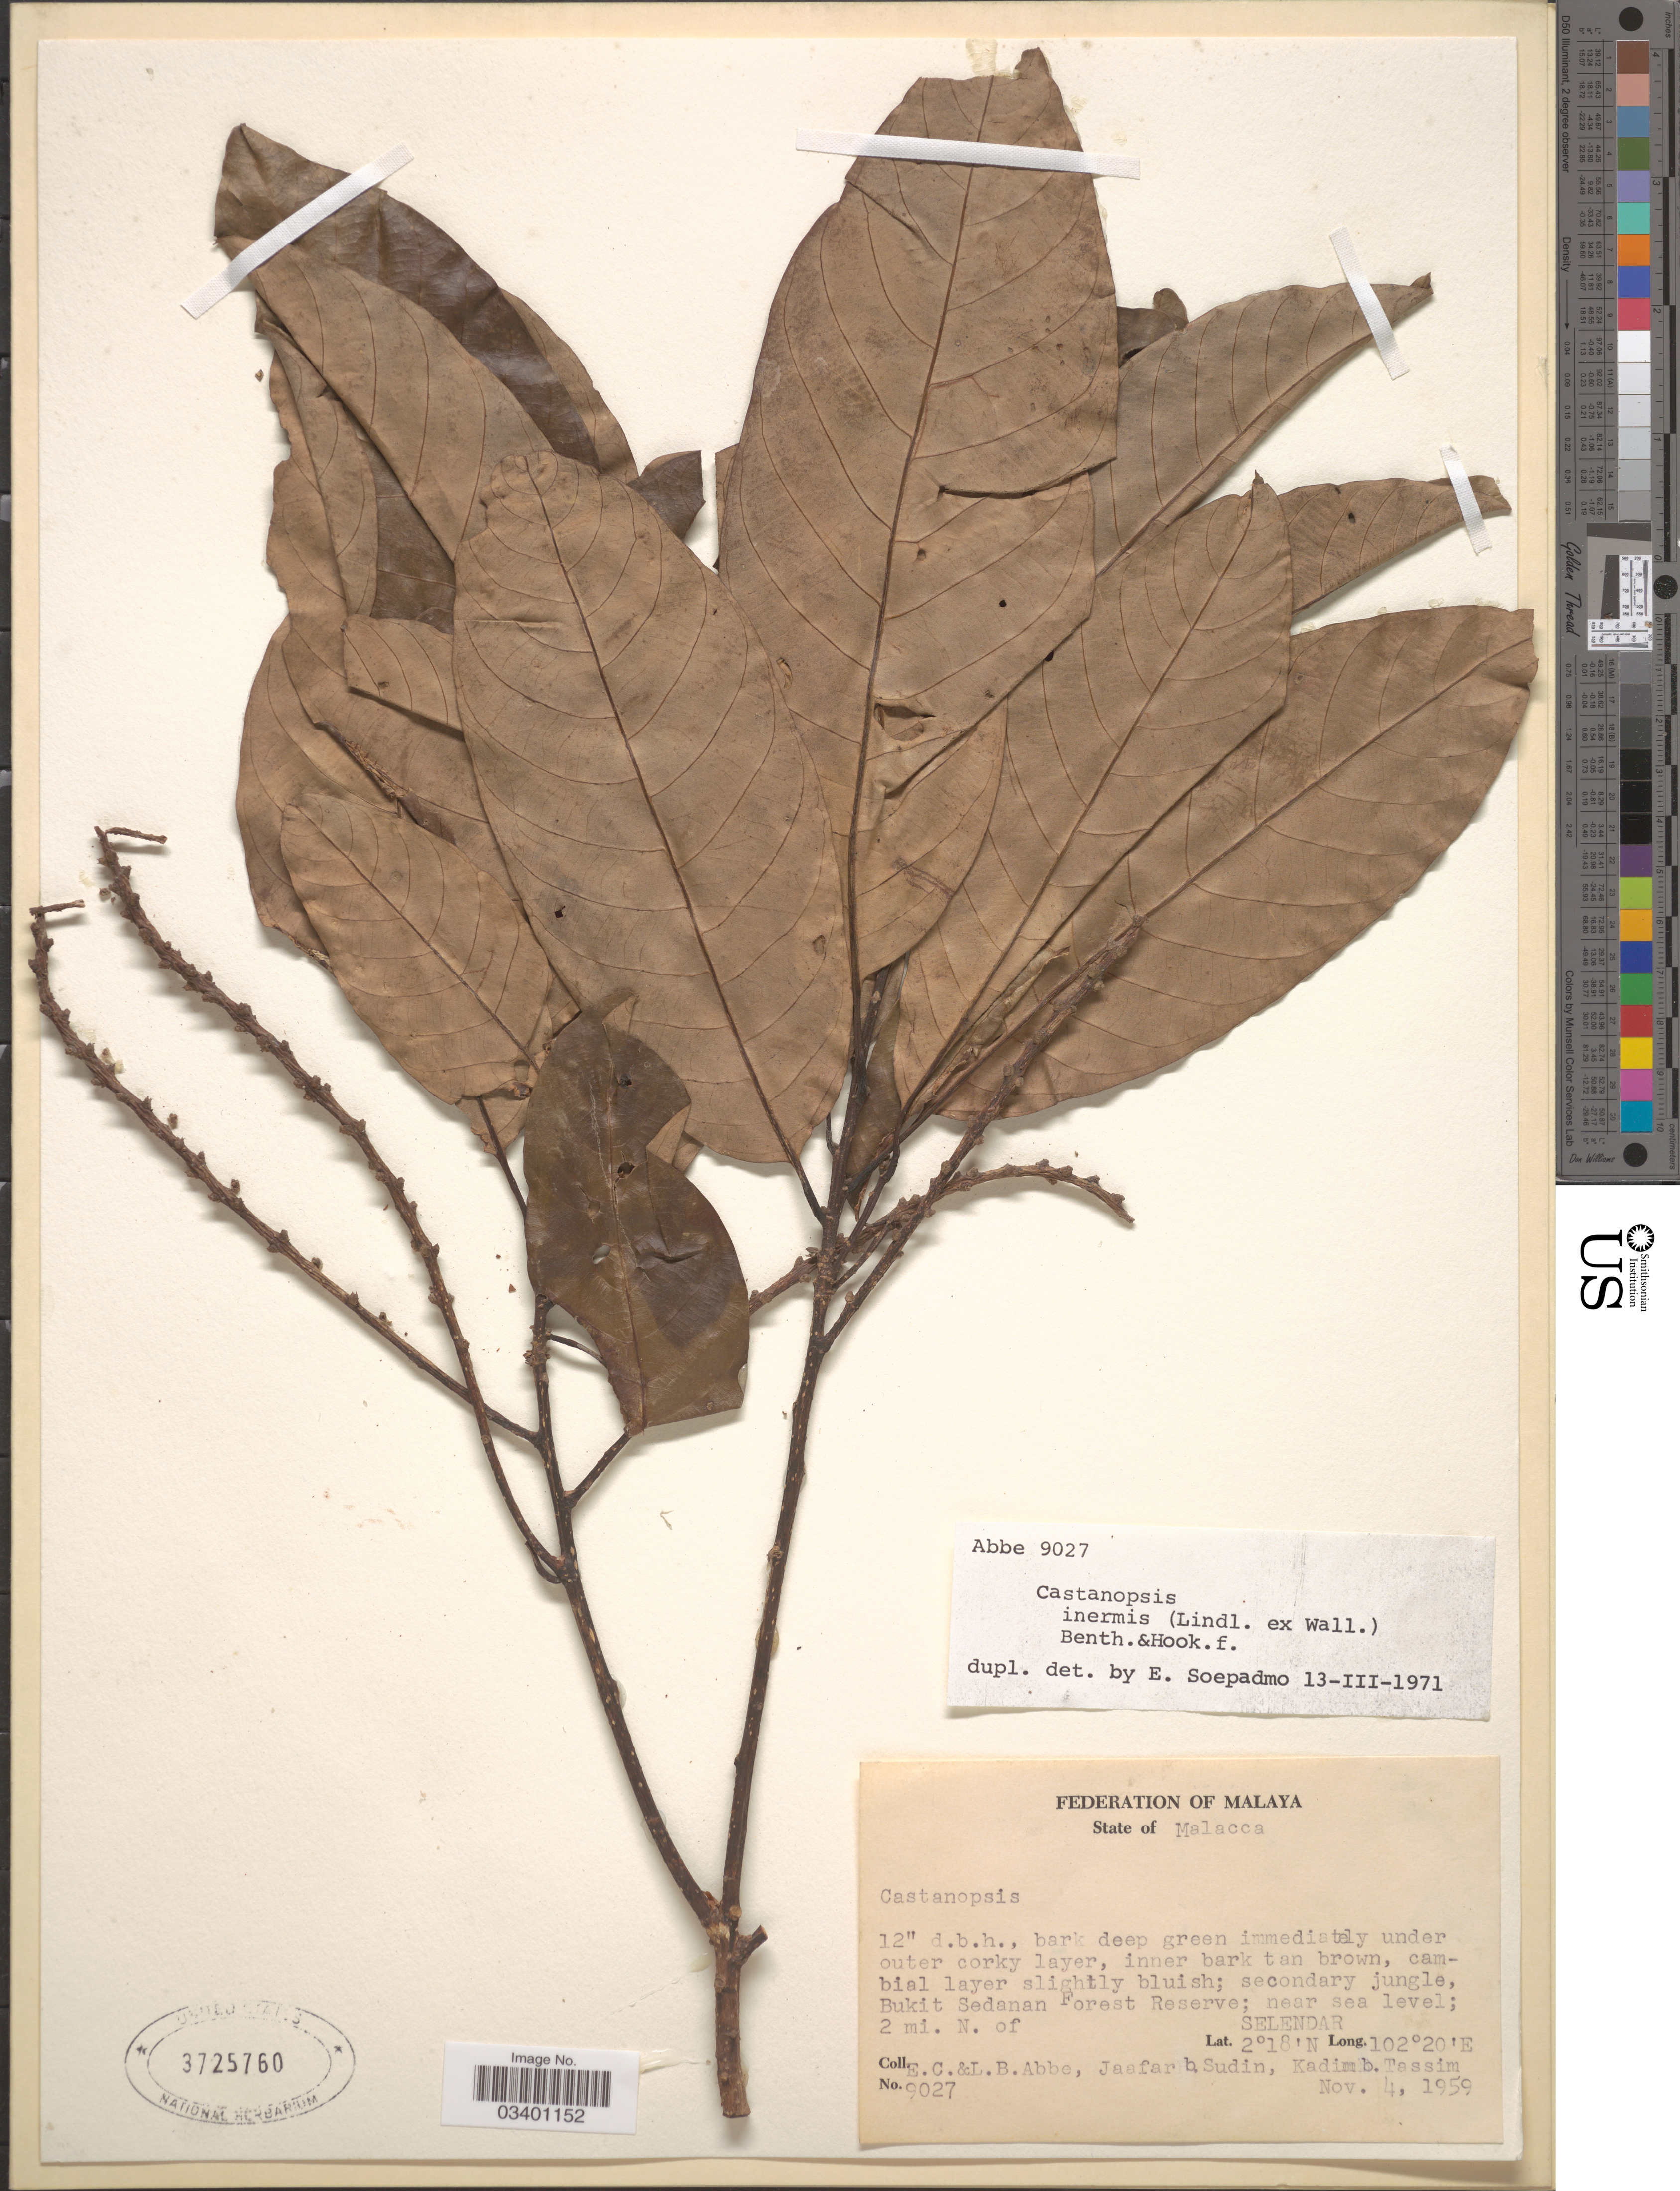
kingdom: Plantae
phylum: Tracheophyta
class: Magnoliopsida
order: Fagales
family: Fagaceae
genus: Castanopsis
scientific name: Castanopsis inermis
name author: (Lindl. ex Wall.) Benth. & Hook.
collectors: E. C. Abbe, L. B. Abbe, J. Sudin & K. Tassim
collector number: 9027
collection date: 1959-11-04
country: Malaysia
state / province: Melaka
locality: Federation of Malaya. State of Malacca. Secondary jungle, Bukit Sedanan Forest Reserve; 2 mi. N. of Selendar.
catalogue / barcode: US 3725760